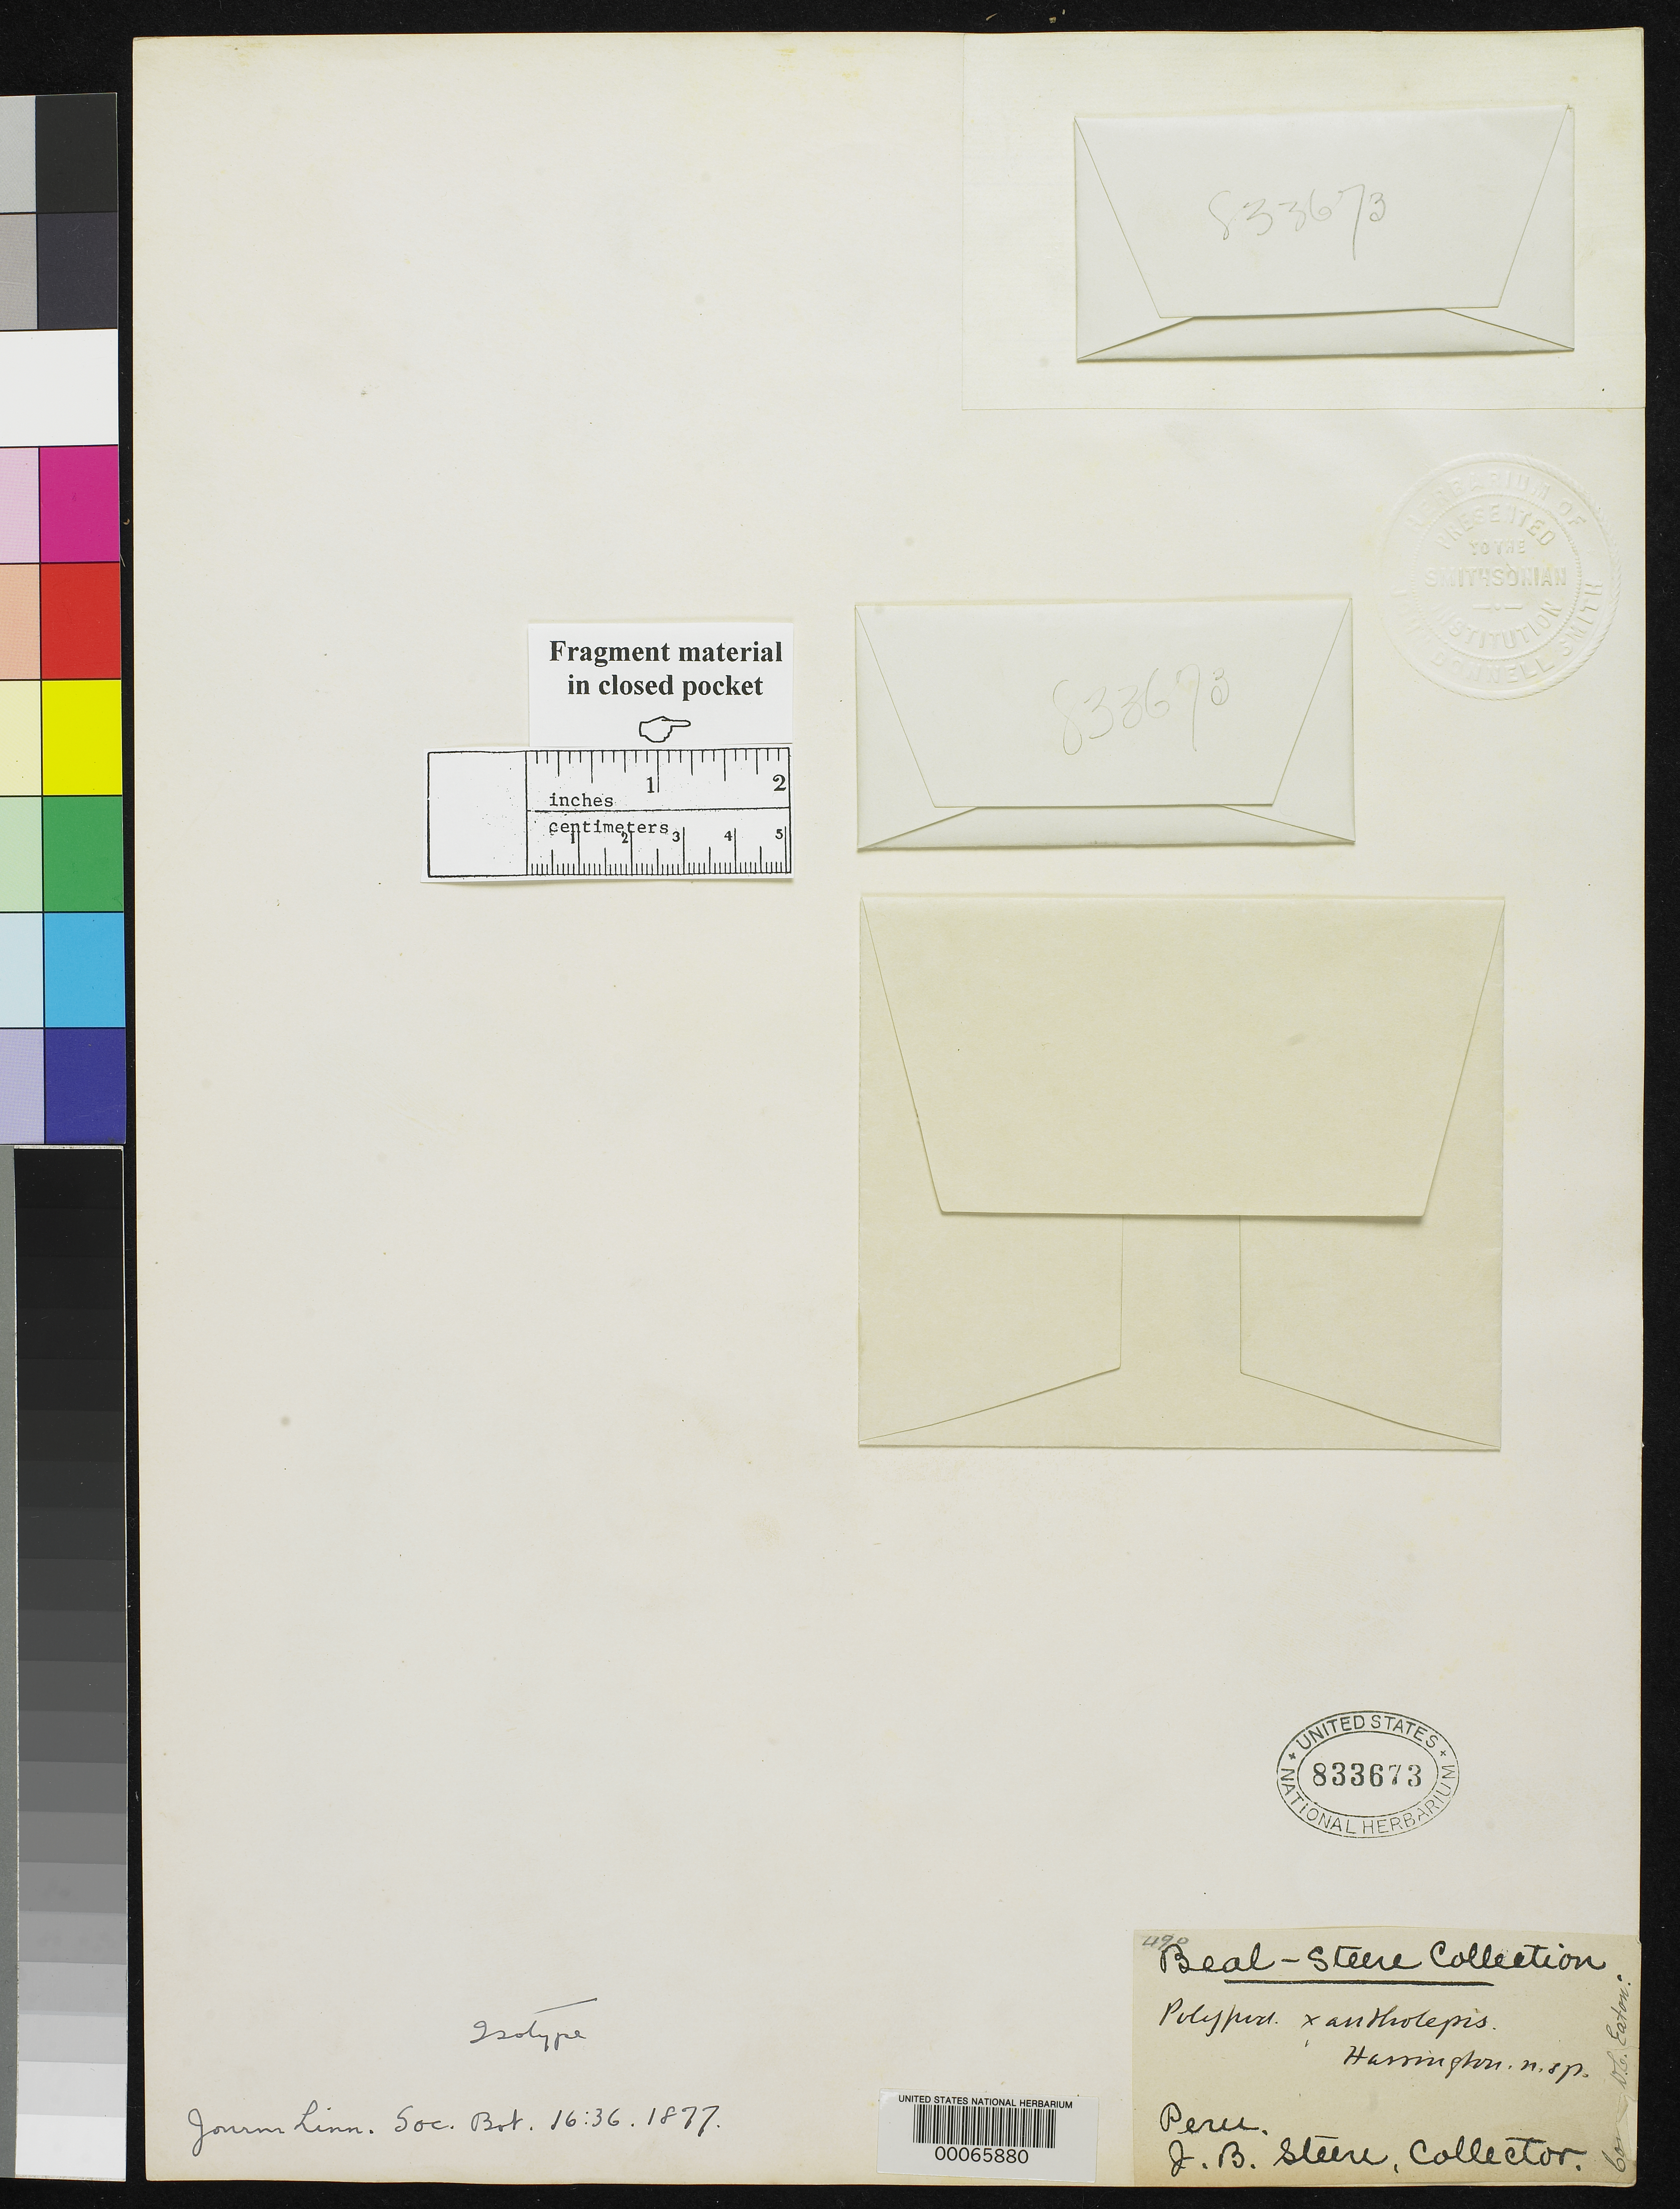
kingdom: Plantae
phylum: Tracheophyta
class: Polypodiopsida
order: Polypodiales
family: Polypodiaceae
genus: Polypodium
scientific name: Polypodium xantholepis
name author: Harr.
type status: Type Collection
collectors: J. B. Steere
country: Peru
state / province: San Martín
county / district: Mariscal Cáceres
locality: Rio Huallaga, margen Derecha del; Balsa Probana; dtto. Tocache Nuevo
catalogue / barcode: US 833673